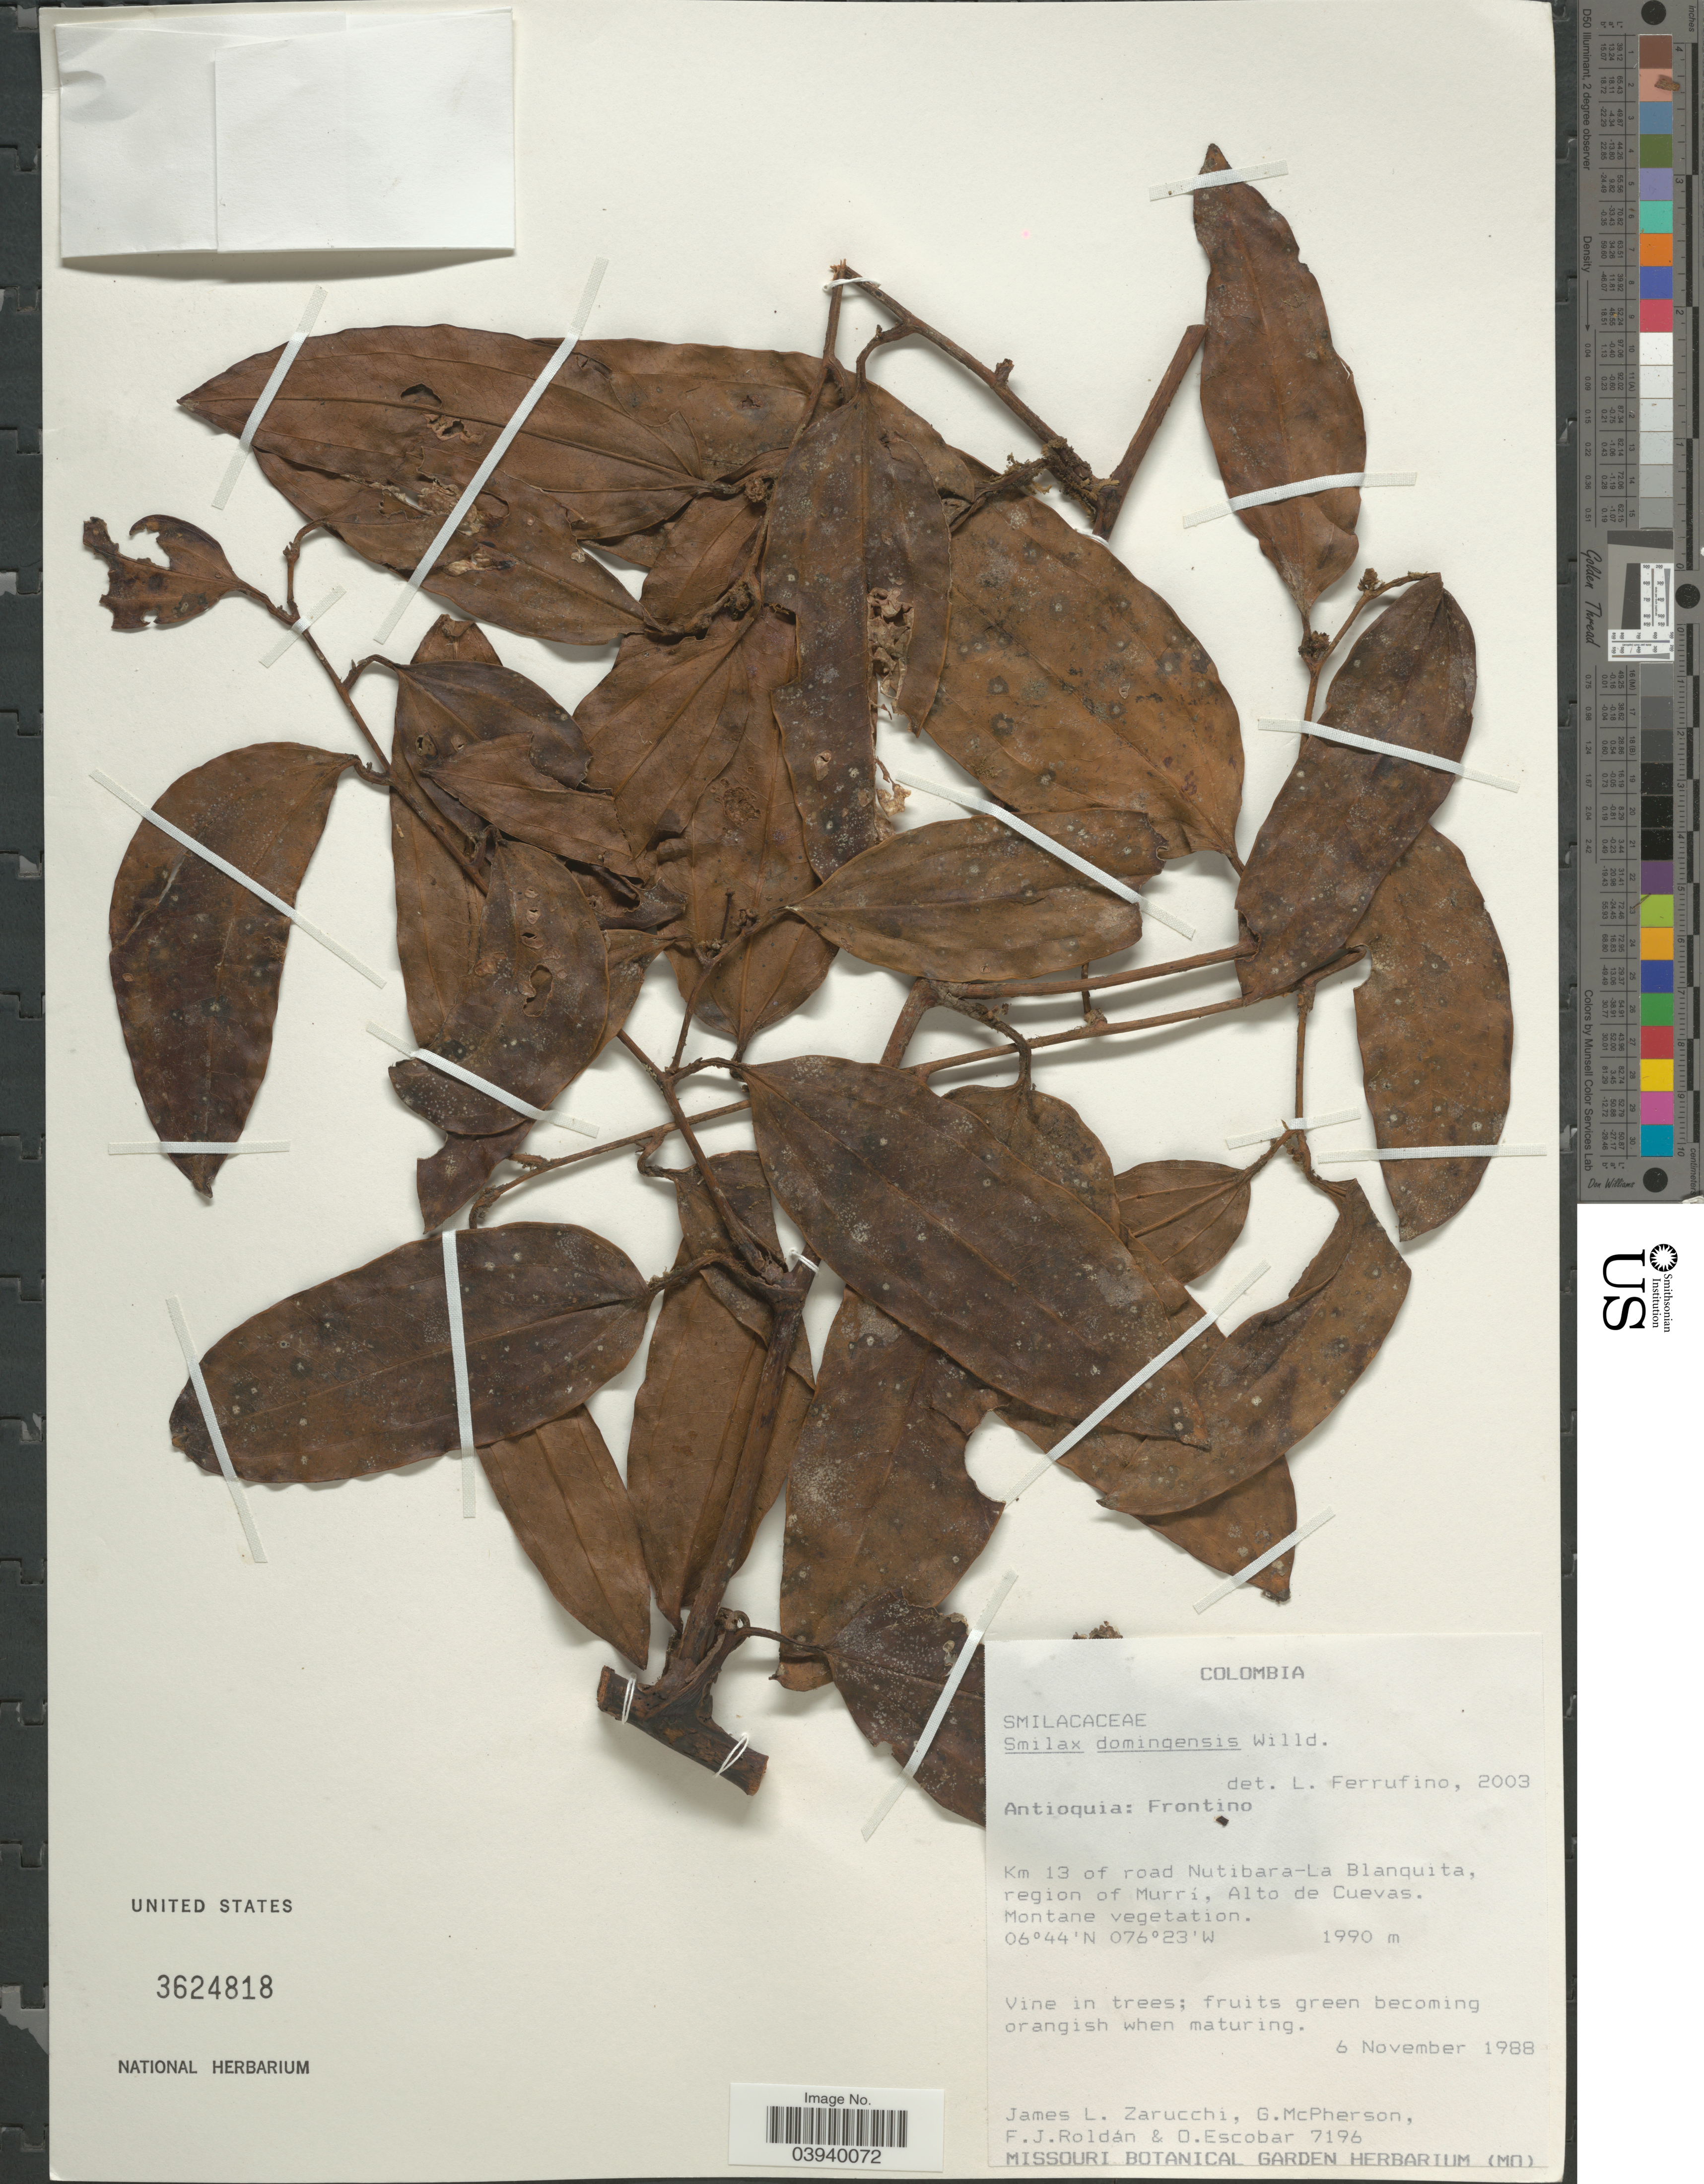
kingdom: Plantae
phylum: Tracheophyta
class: Liliopsida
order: Liliales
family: Smilacaceae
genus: Smilax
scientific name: Smilax domingensis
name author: Willd.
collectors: J. L. Zarucchi, G. McPherson, F. J. Roldán & O. Escobar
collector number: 7196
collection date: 1988-11-06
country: Colombia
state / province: Antioquia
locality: Frontino. Km 13 of road Nutibara-La Blanquita, region of Murri, Alto de Cuavas.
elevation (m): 1990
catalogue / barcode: US 3624818